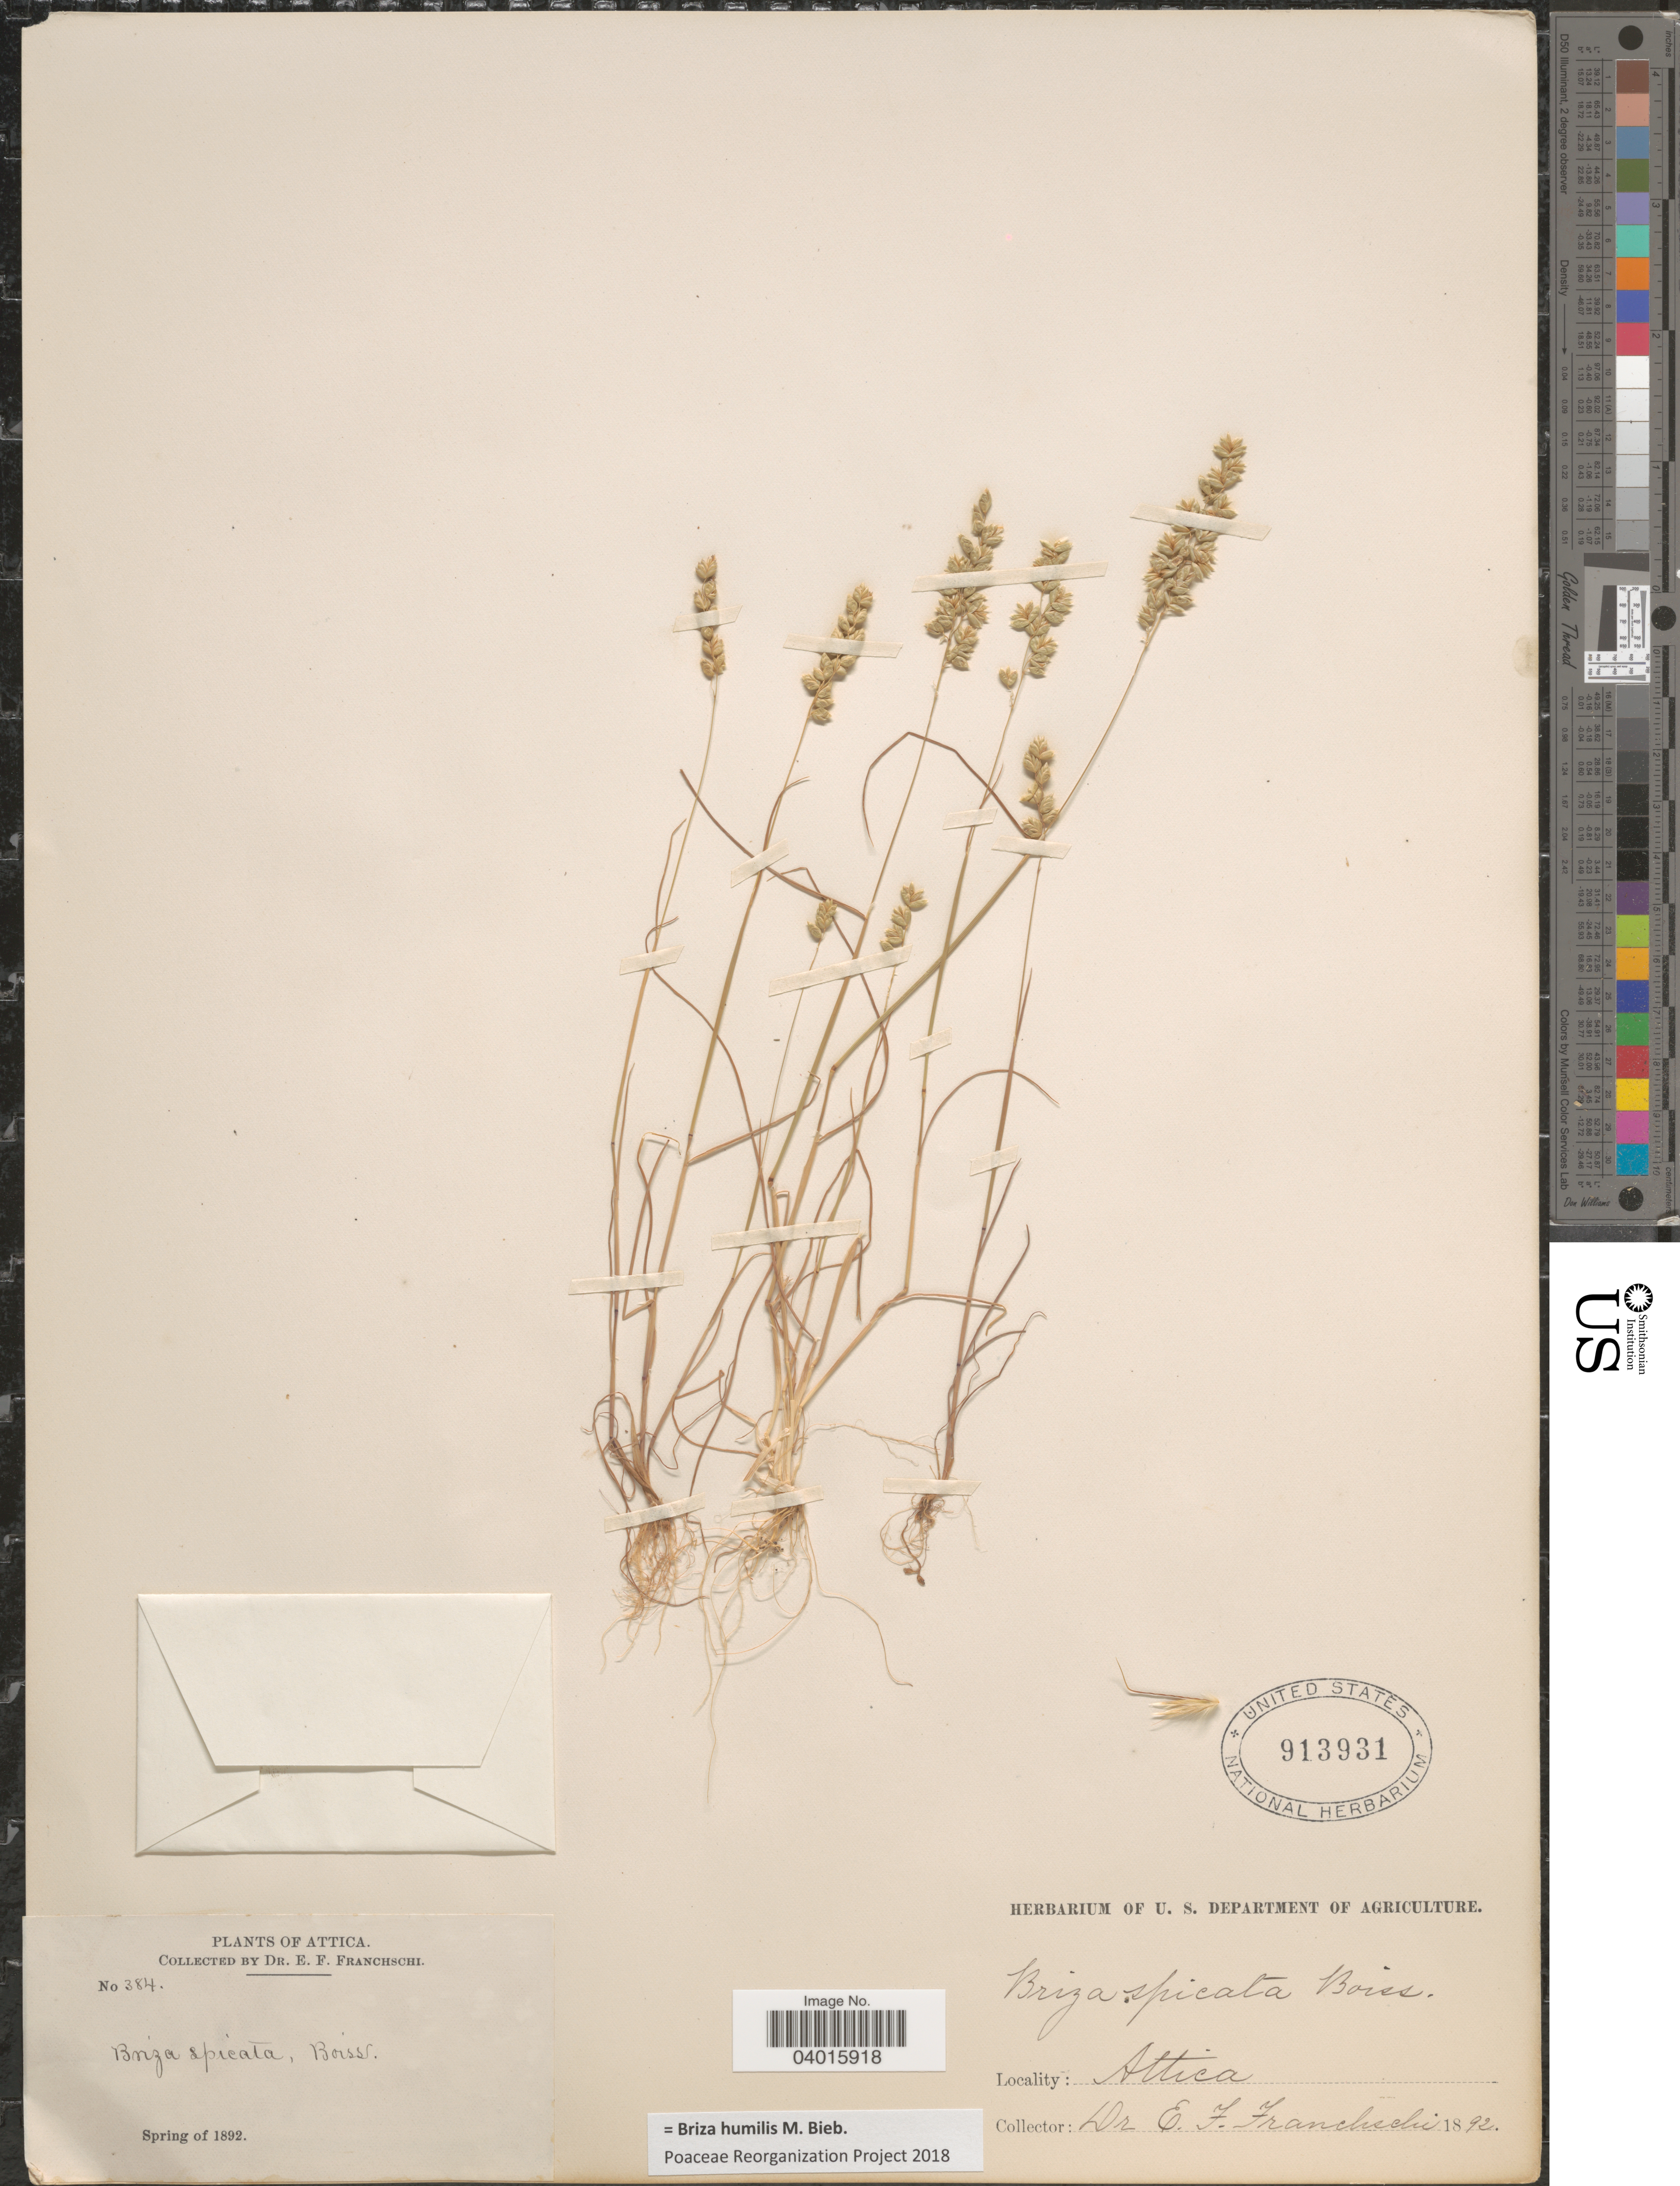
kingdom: Plantae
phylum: Tracheophyta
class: Liliopsida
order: Poales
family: Poaceae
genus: Briza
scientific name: Briza humilis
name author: M. Bieb.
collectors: E. Franchschi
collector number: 384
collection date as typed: Spring 1892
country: Greece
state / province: Attica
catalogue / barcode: US 913931